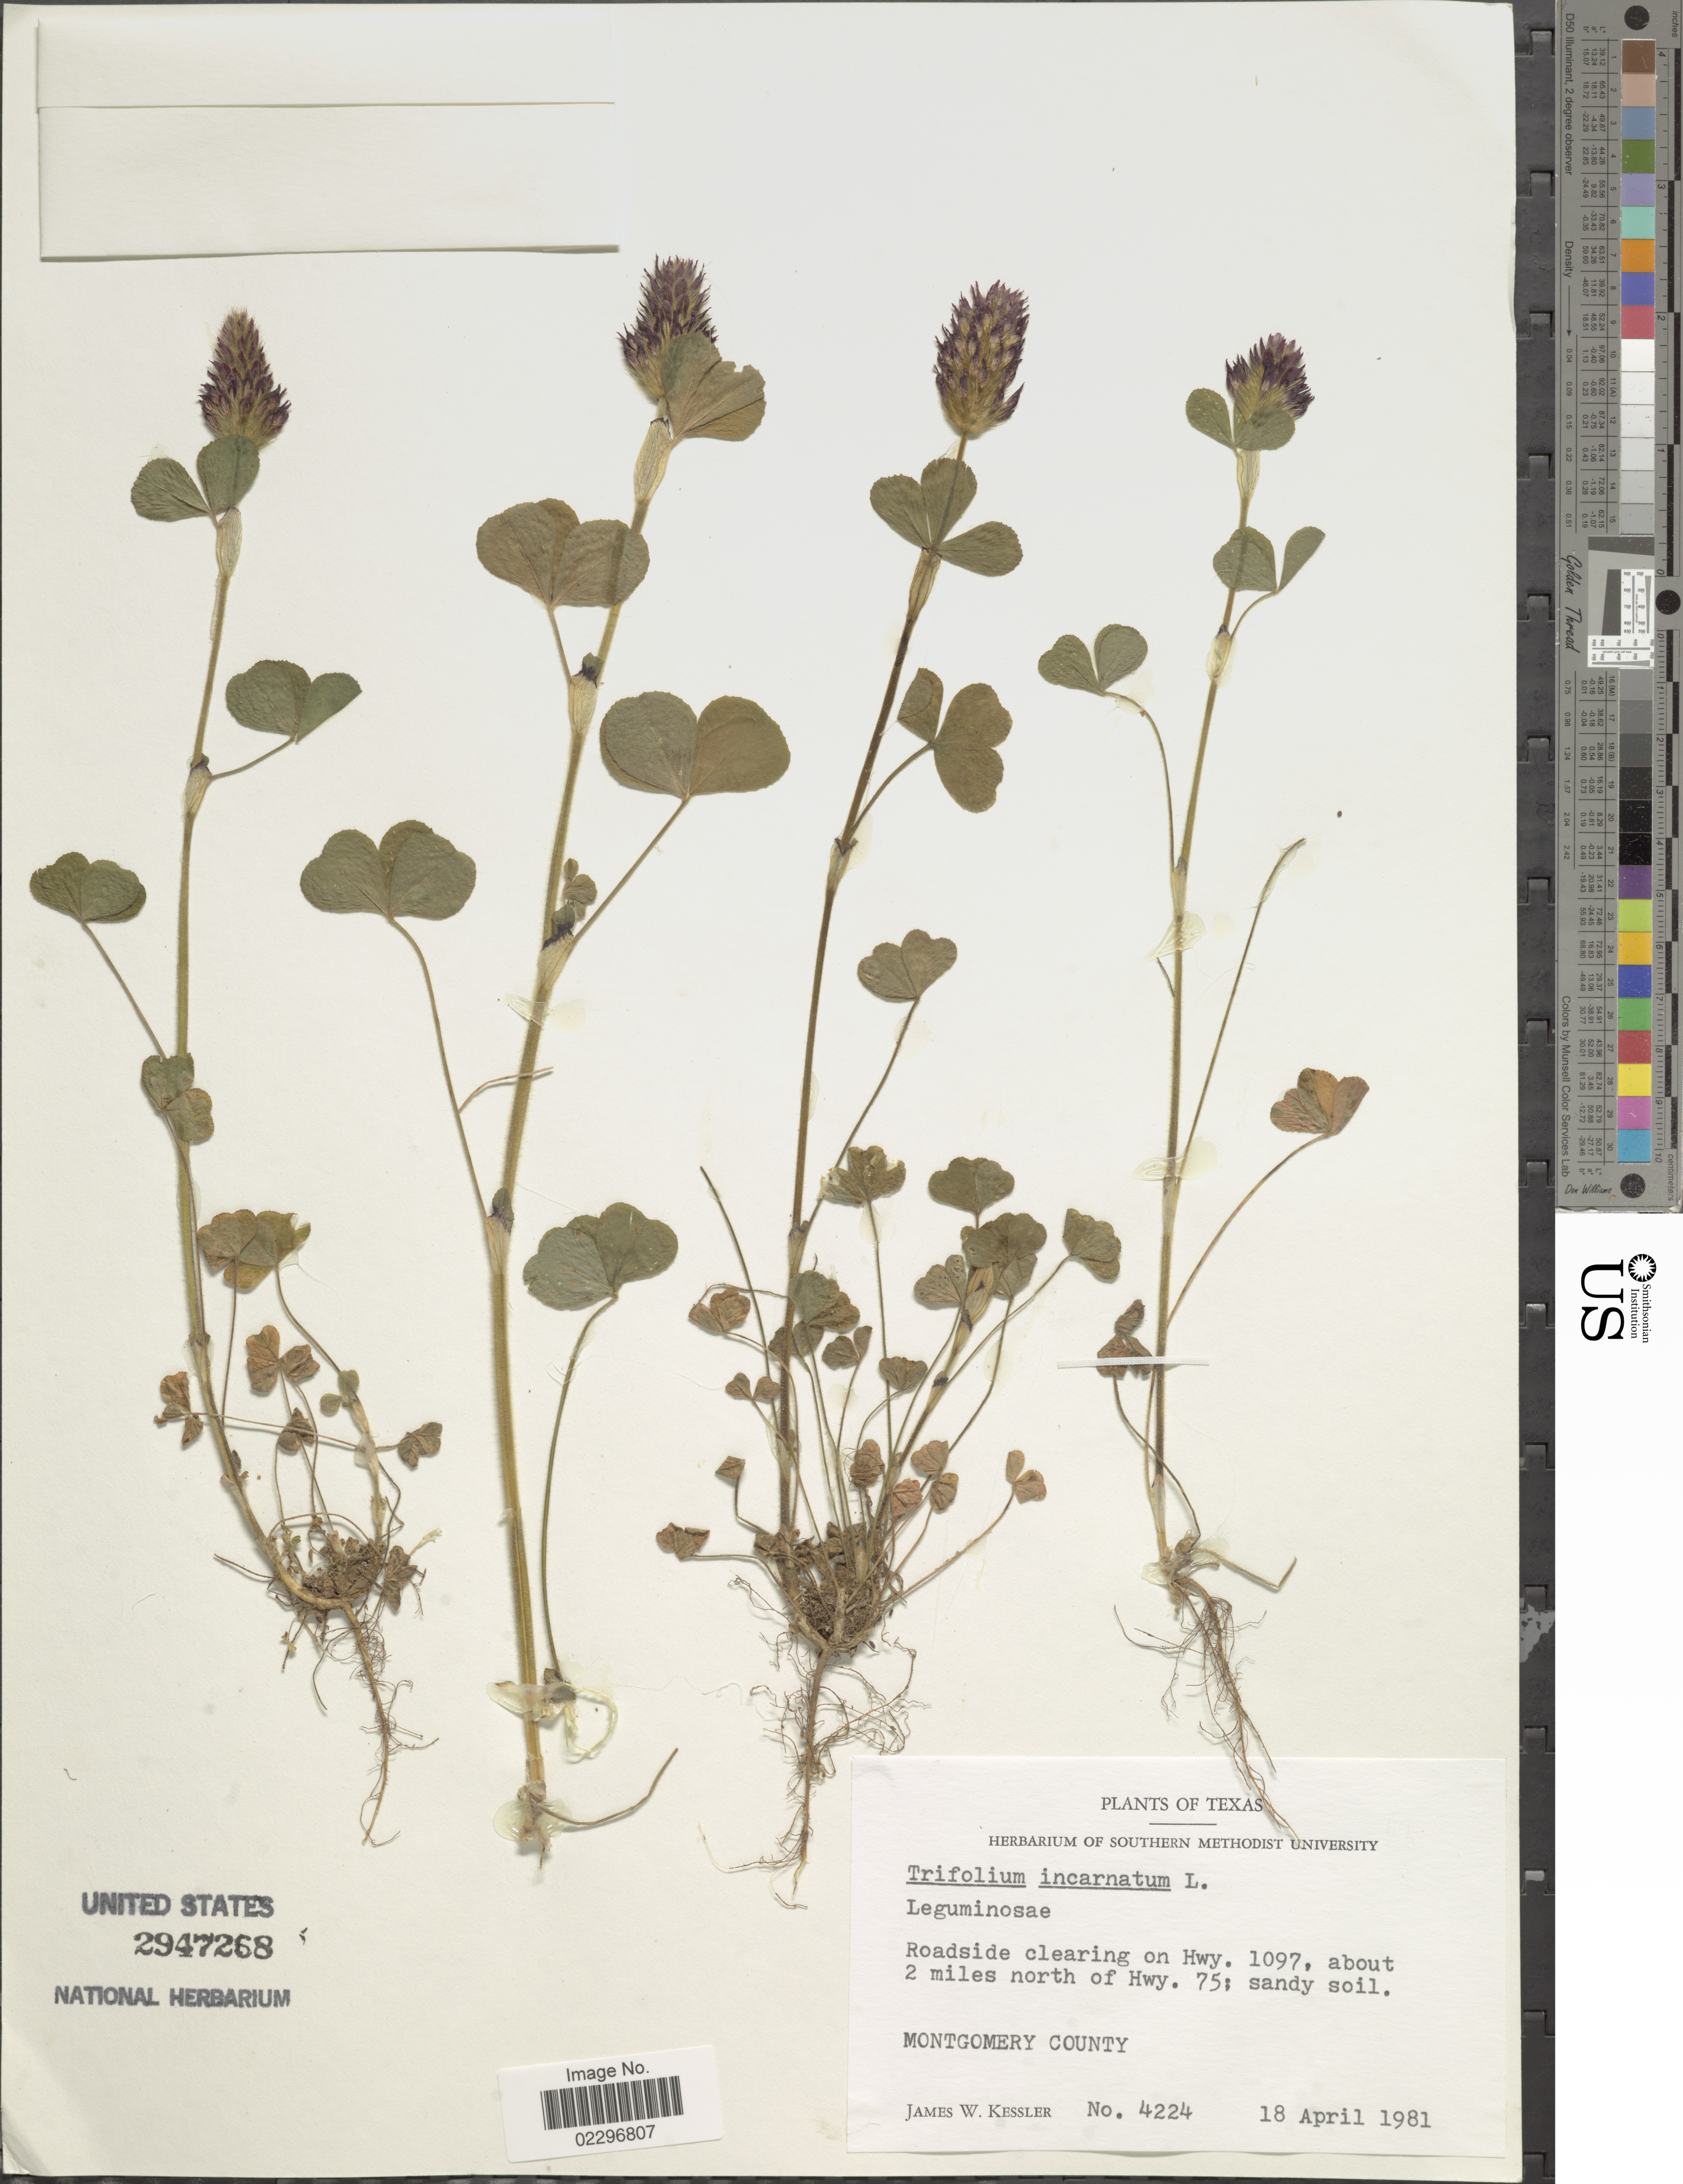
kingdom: Plantae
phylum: Tracheophyta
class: Magnoliopsida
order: Fabales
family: Fabaceae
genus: Trifolium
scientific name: Trifolium incarnatum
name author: L.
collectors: J. W. Kessler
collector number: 4224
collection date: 1981-04-18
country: United States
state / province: Texas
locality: Roadside clearing on Hwy. 1097, about 2 miles north of Hwy. 75. Montgomery County.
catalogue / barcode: US 2947268